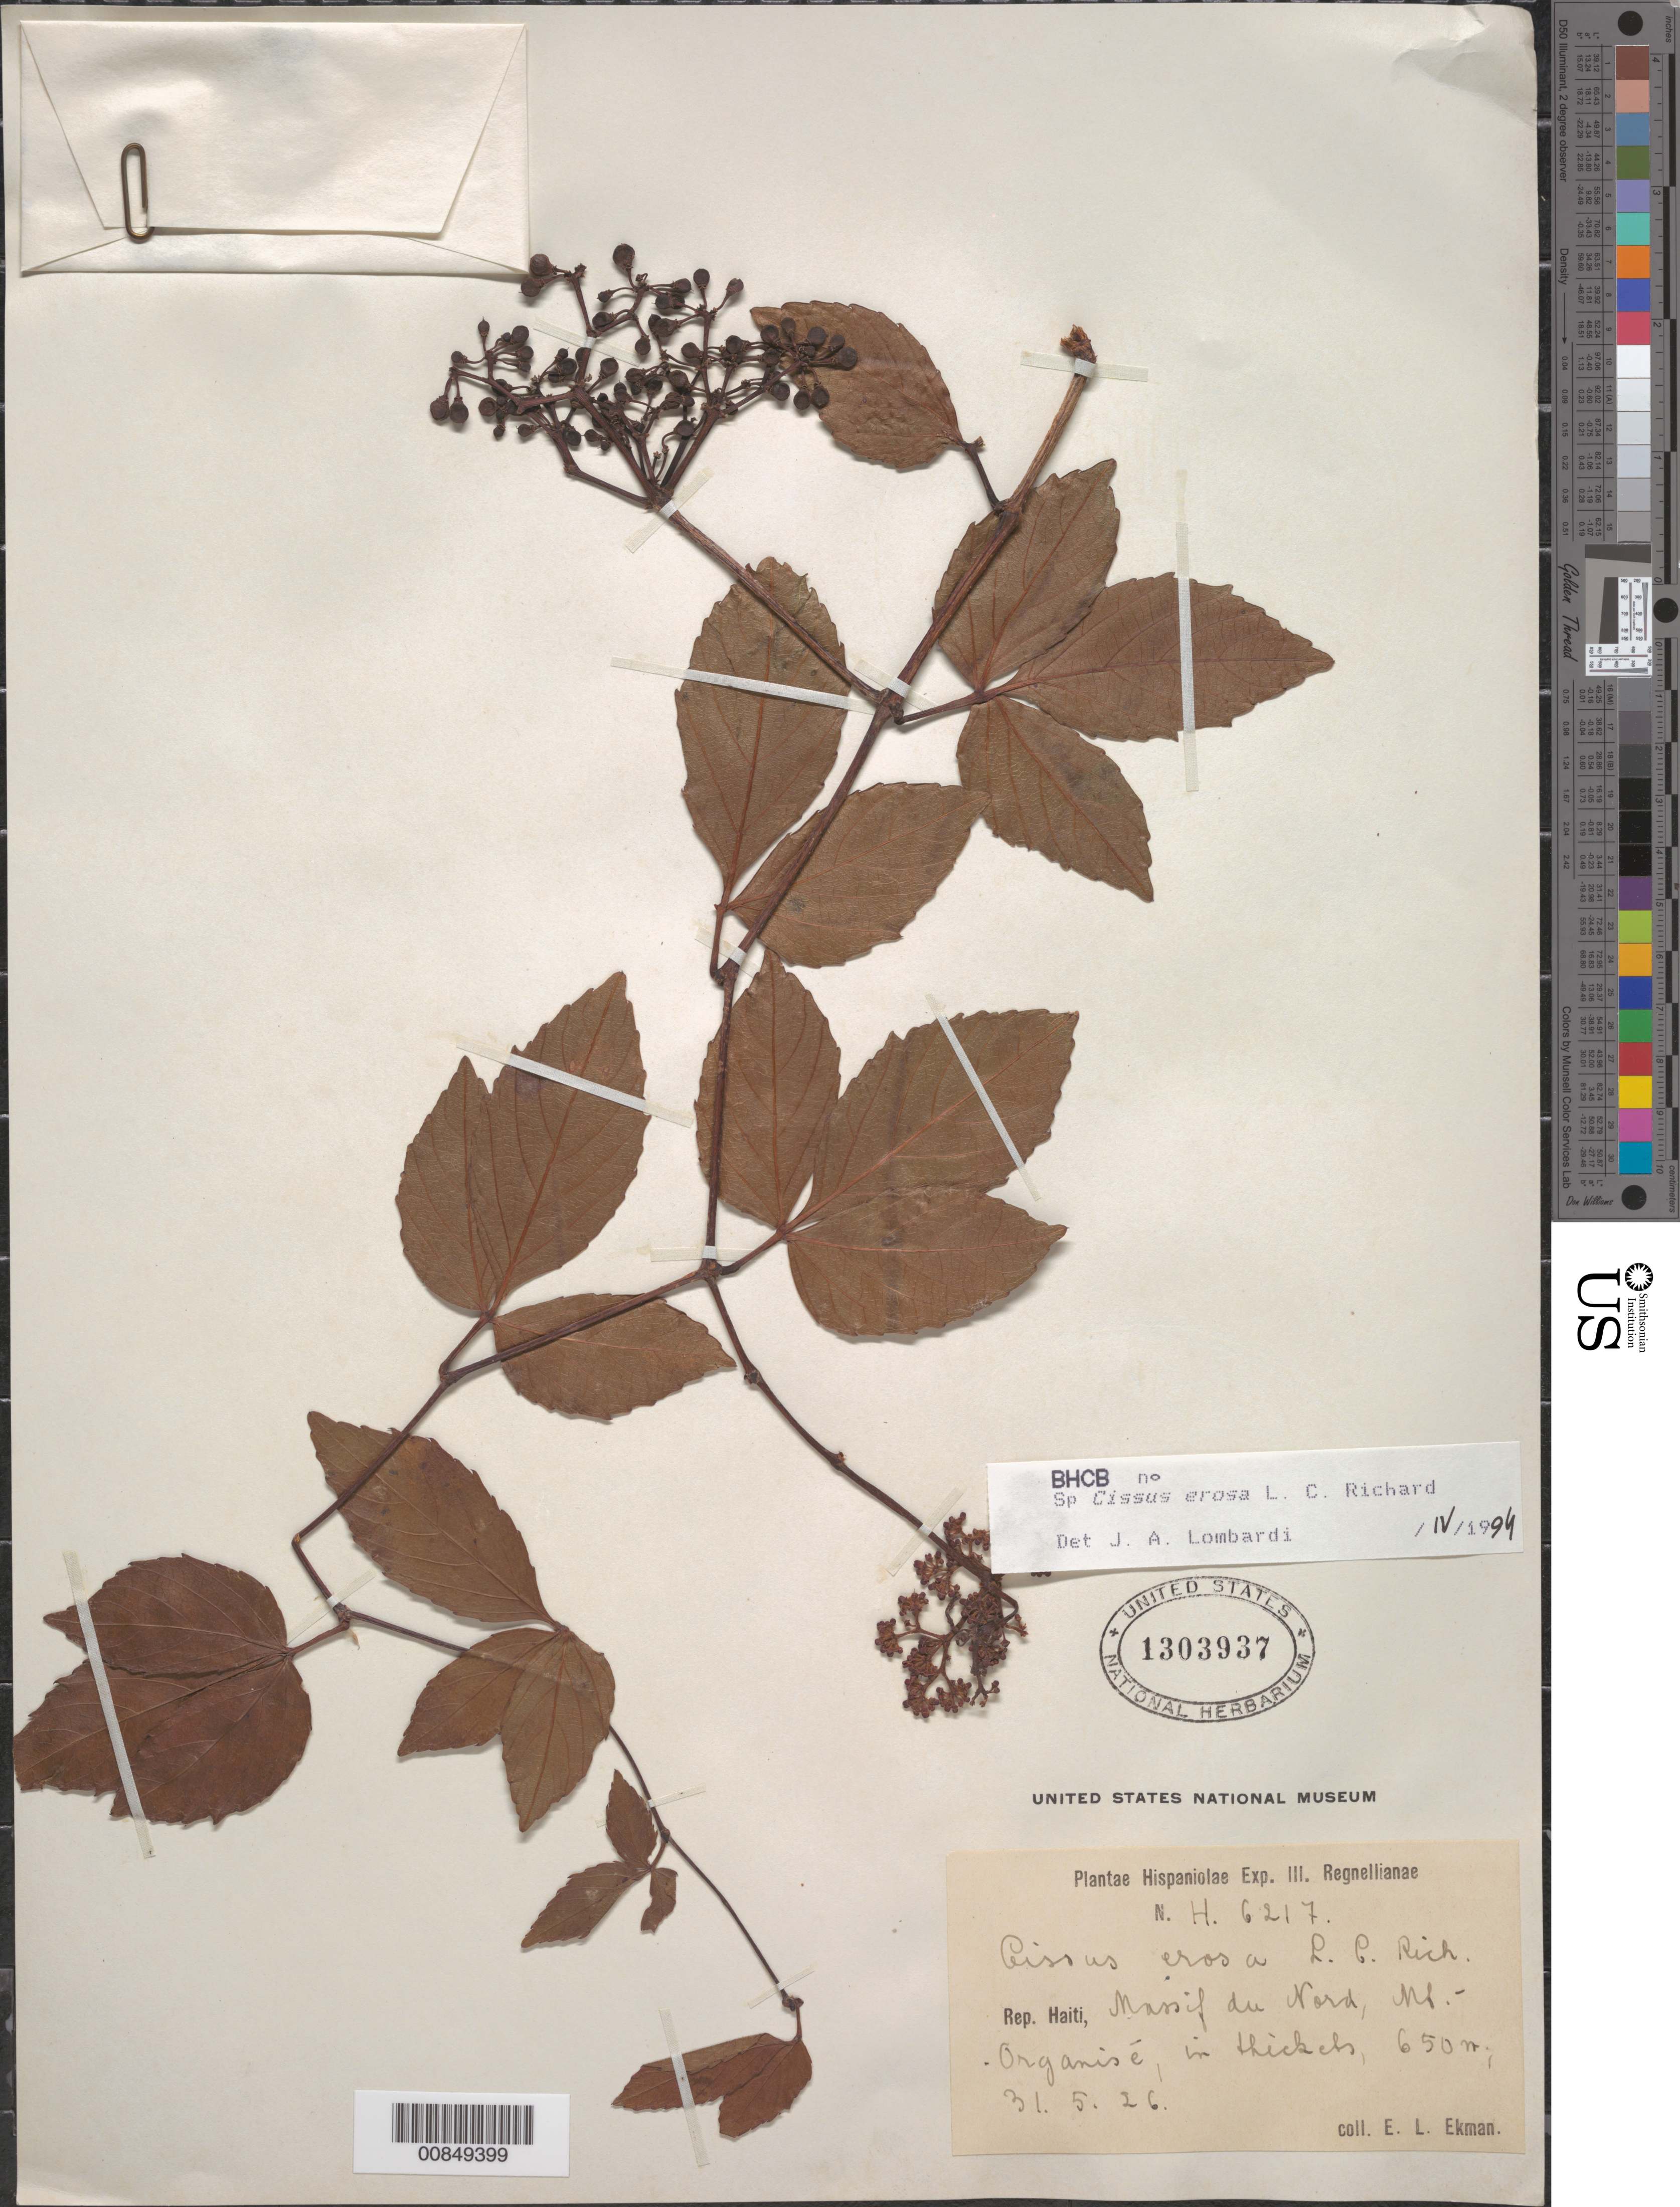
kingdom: Plantae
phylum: Tracheophyta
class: Magnoliopsida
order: Vitales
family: Vitaceae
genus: Cissus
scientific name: Cissus erosa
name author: Rich.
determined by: Lombardi, Julio A.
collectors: E. L. Ekman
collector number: H 6217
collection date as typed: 31 May 1926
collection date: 1926-05-31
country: Haiti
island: Hispaniola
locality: Massif du Nord, Mt. Organisé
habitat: In thickets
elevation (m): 650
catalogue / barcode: US 1303937